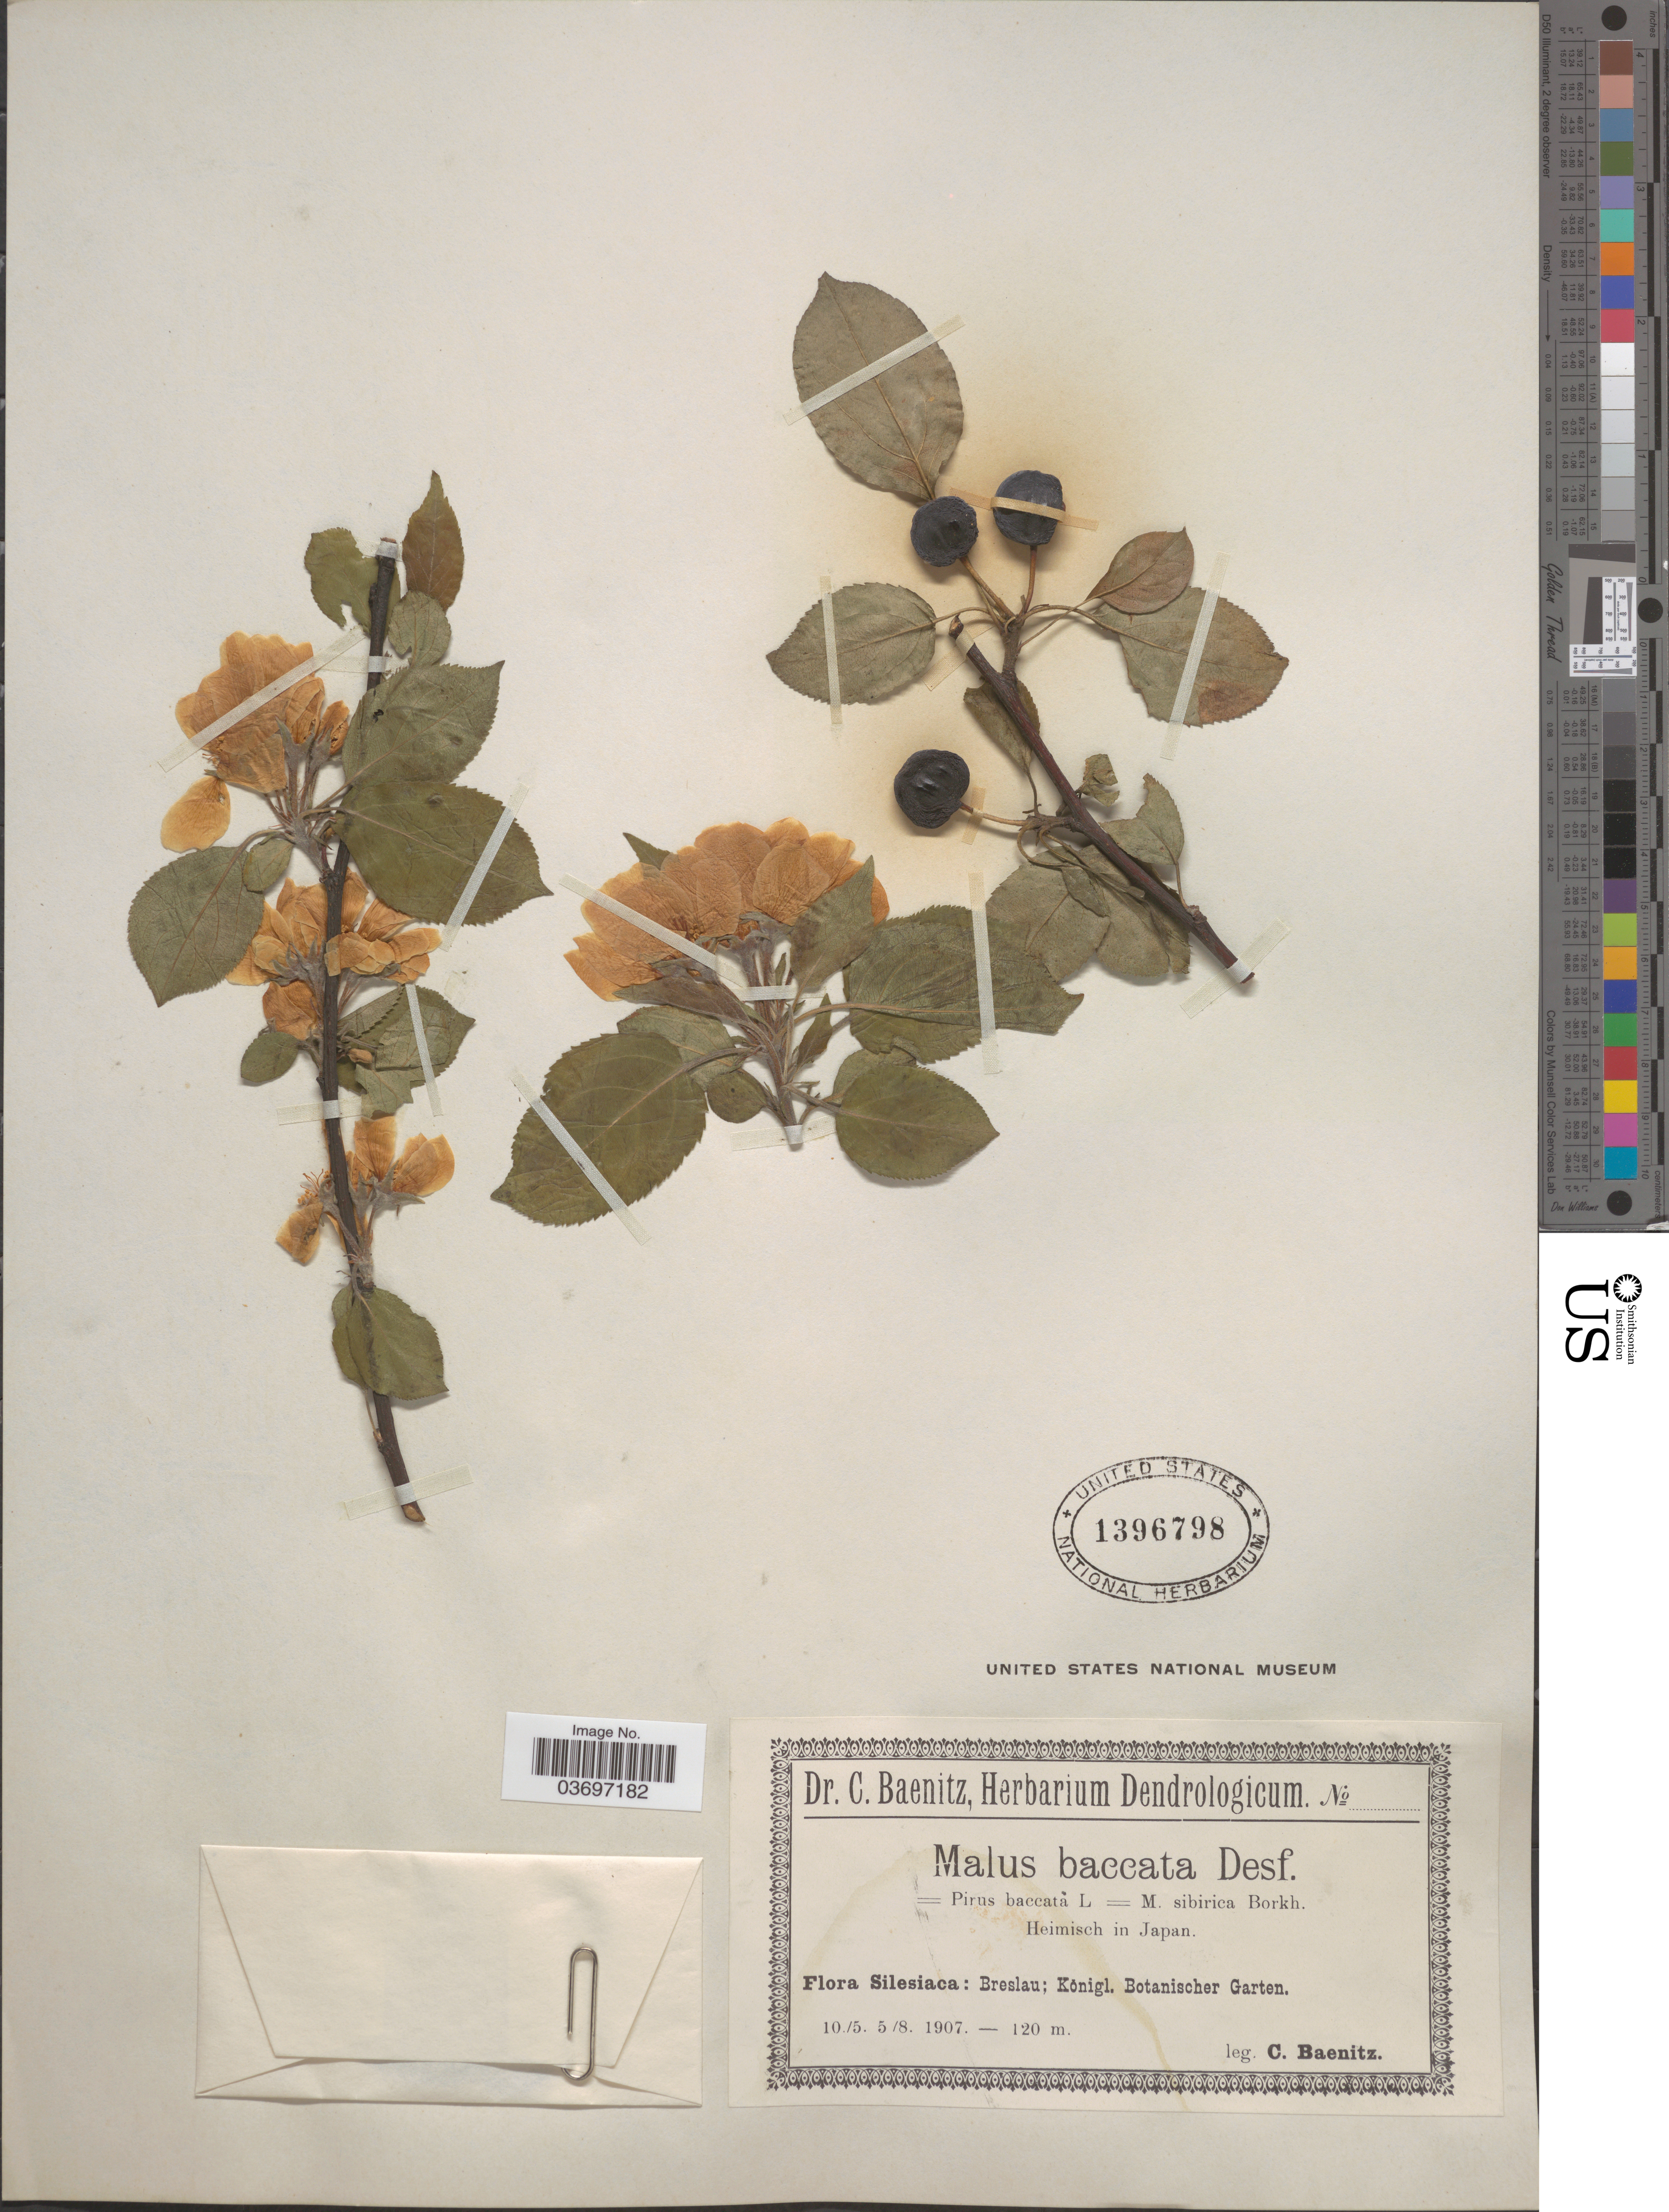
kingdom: Plantae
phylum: Tracheophyta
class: Magnoliopsida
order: Rosales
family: Rosaceae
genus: Malus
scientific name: Malus baccata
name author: (L.) Borkh.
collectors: C. G. Baenitz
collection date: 1907-05-10/1907-08-05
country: Poland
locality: Silesiaca: Breslau; Königl. Botanischer Garten.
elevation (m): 120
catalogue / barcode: US 1396798